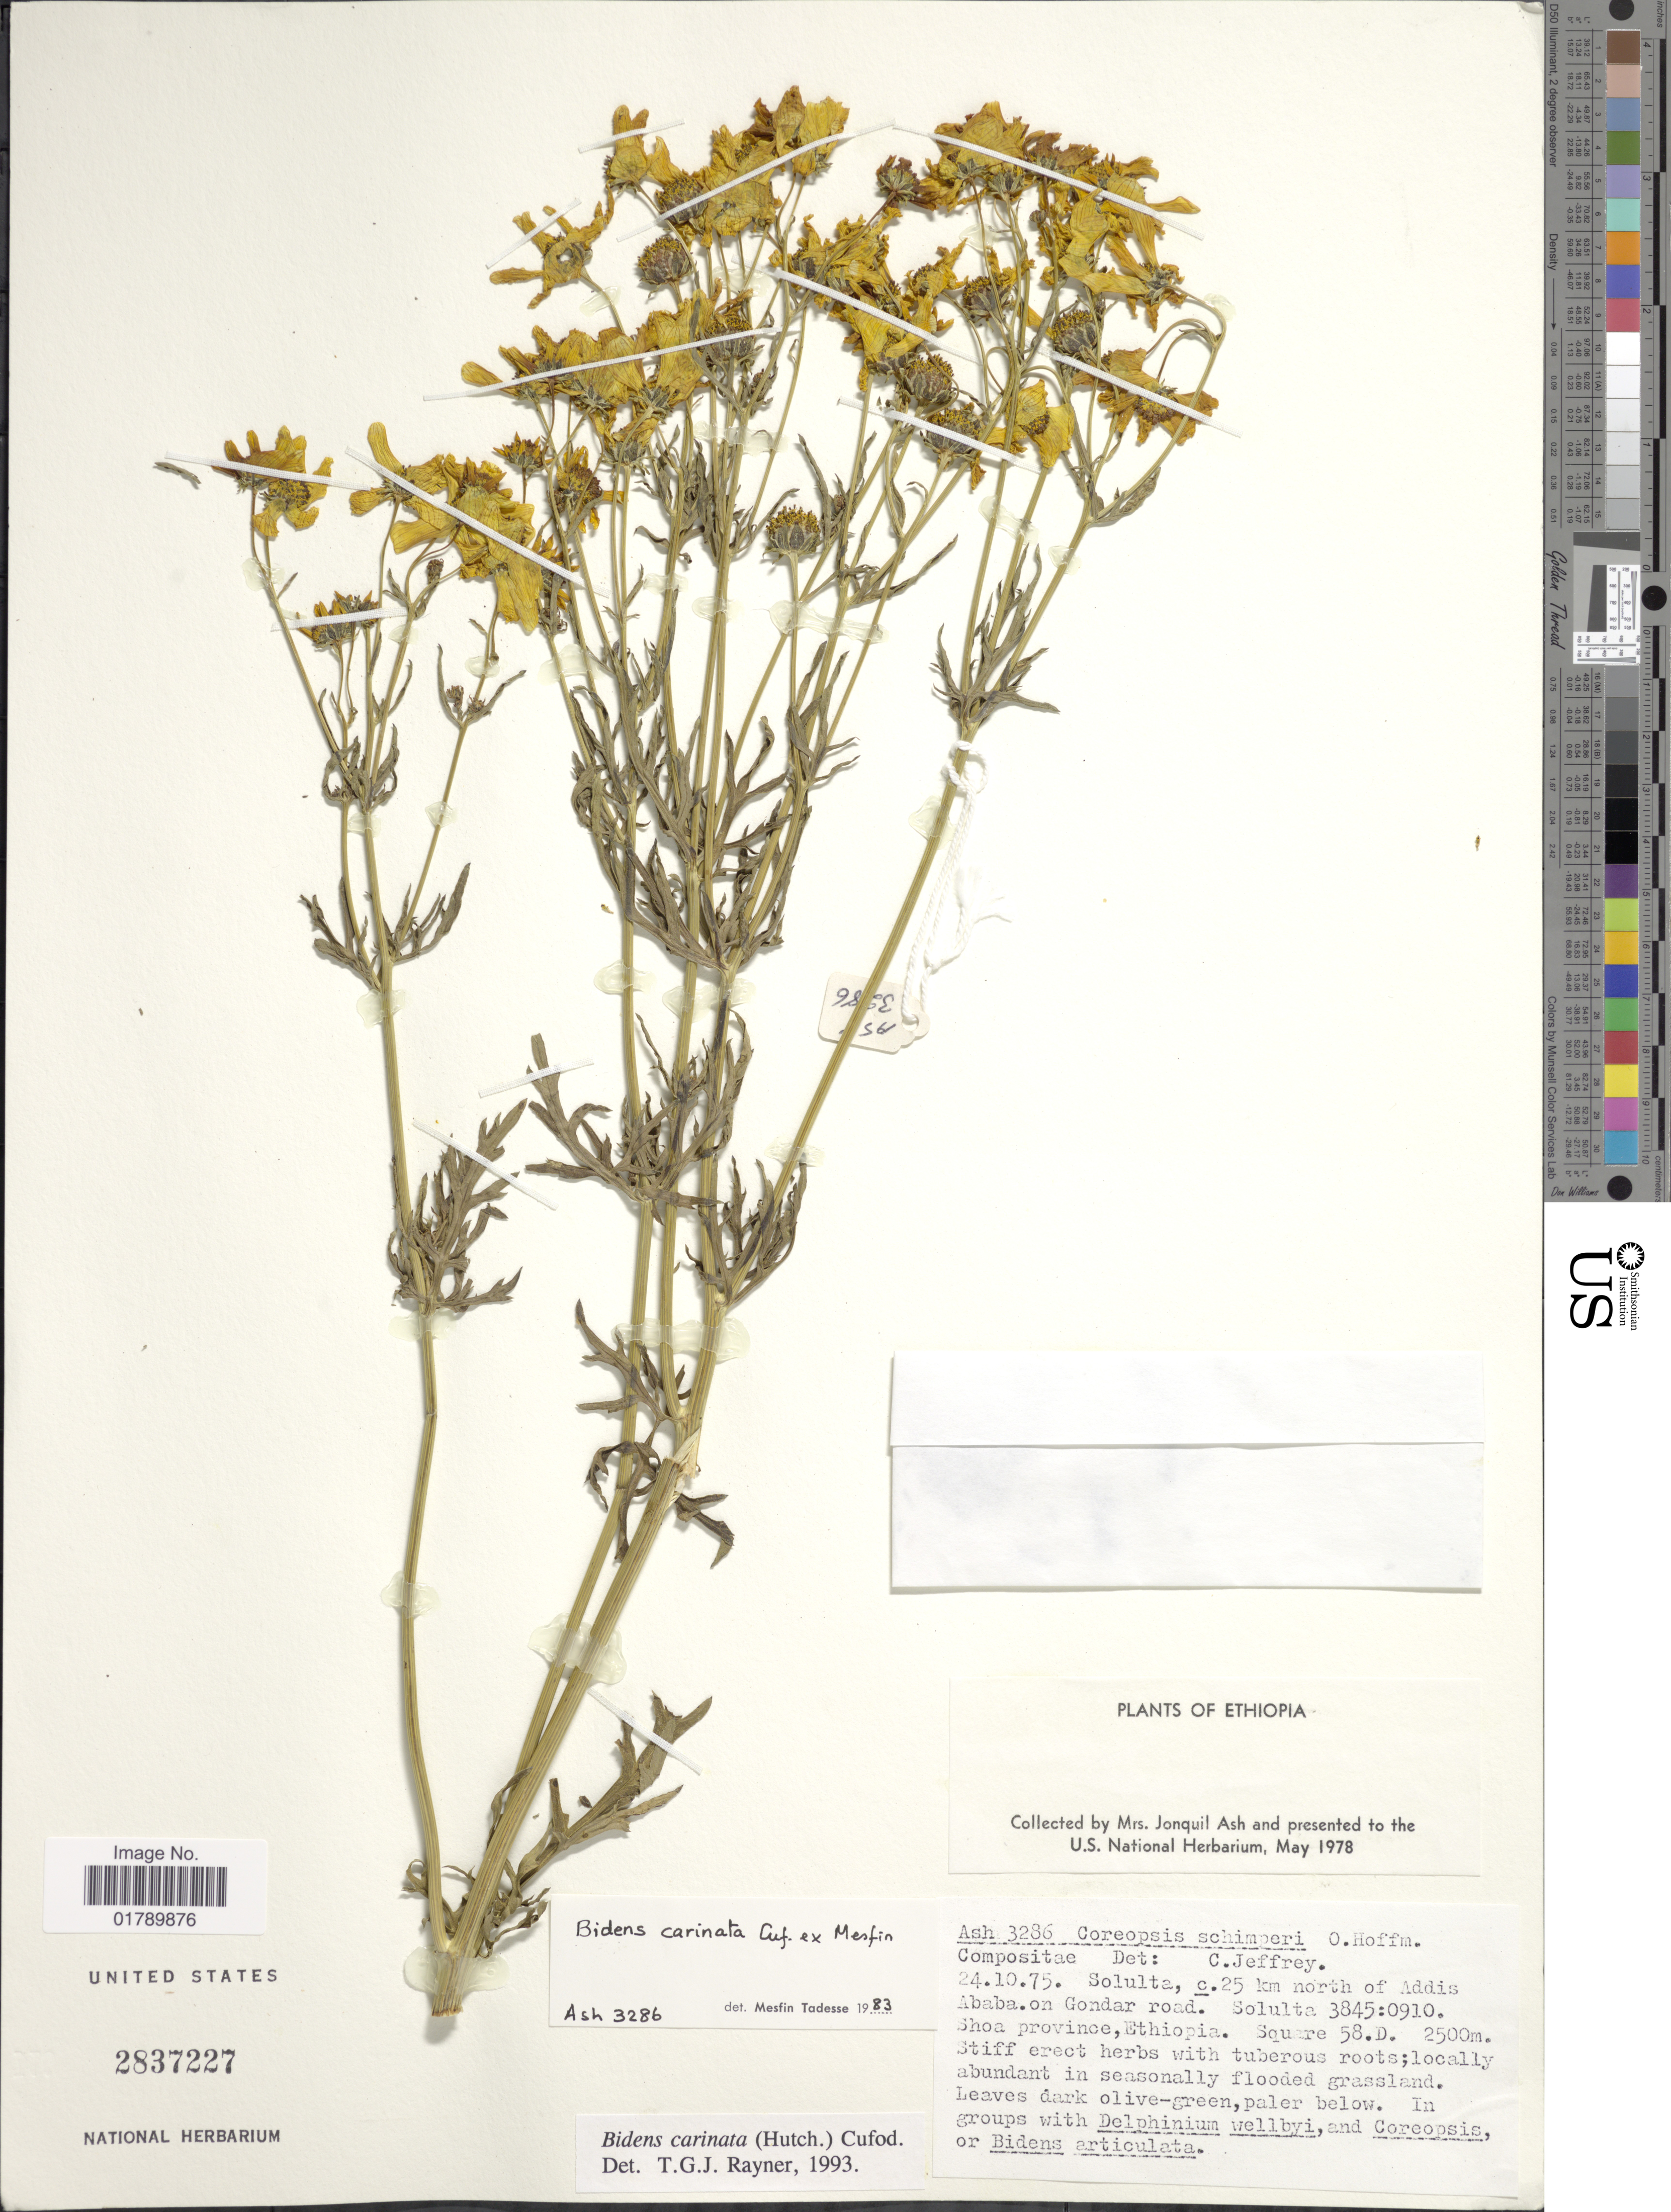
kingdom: Plantae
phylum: Tracheophyta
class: Magnoliopsida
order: Asterales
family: Asteraceae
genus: Bidens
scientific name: Bidens carinata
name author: Cufod. ex Mesfin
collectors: J. Ash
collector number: Ash3286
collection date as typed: Transcribed d/m/y: 24/10/75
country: Ethiopia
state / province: Addis Ababa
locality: Solulta, c. 25 km north of Addis Ababa, on Gondar road. Solulta. Shoa province, Ethiopia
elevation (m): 2500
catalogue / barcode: US 2837227